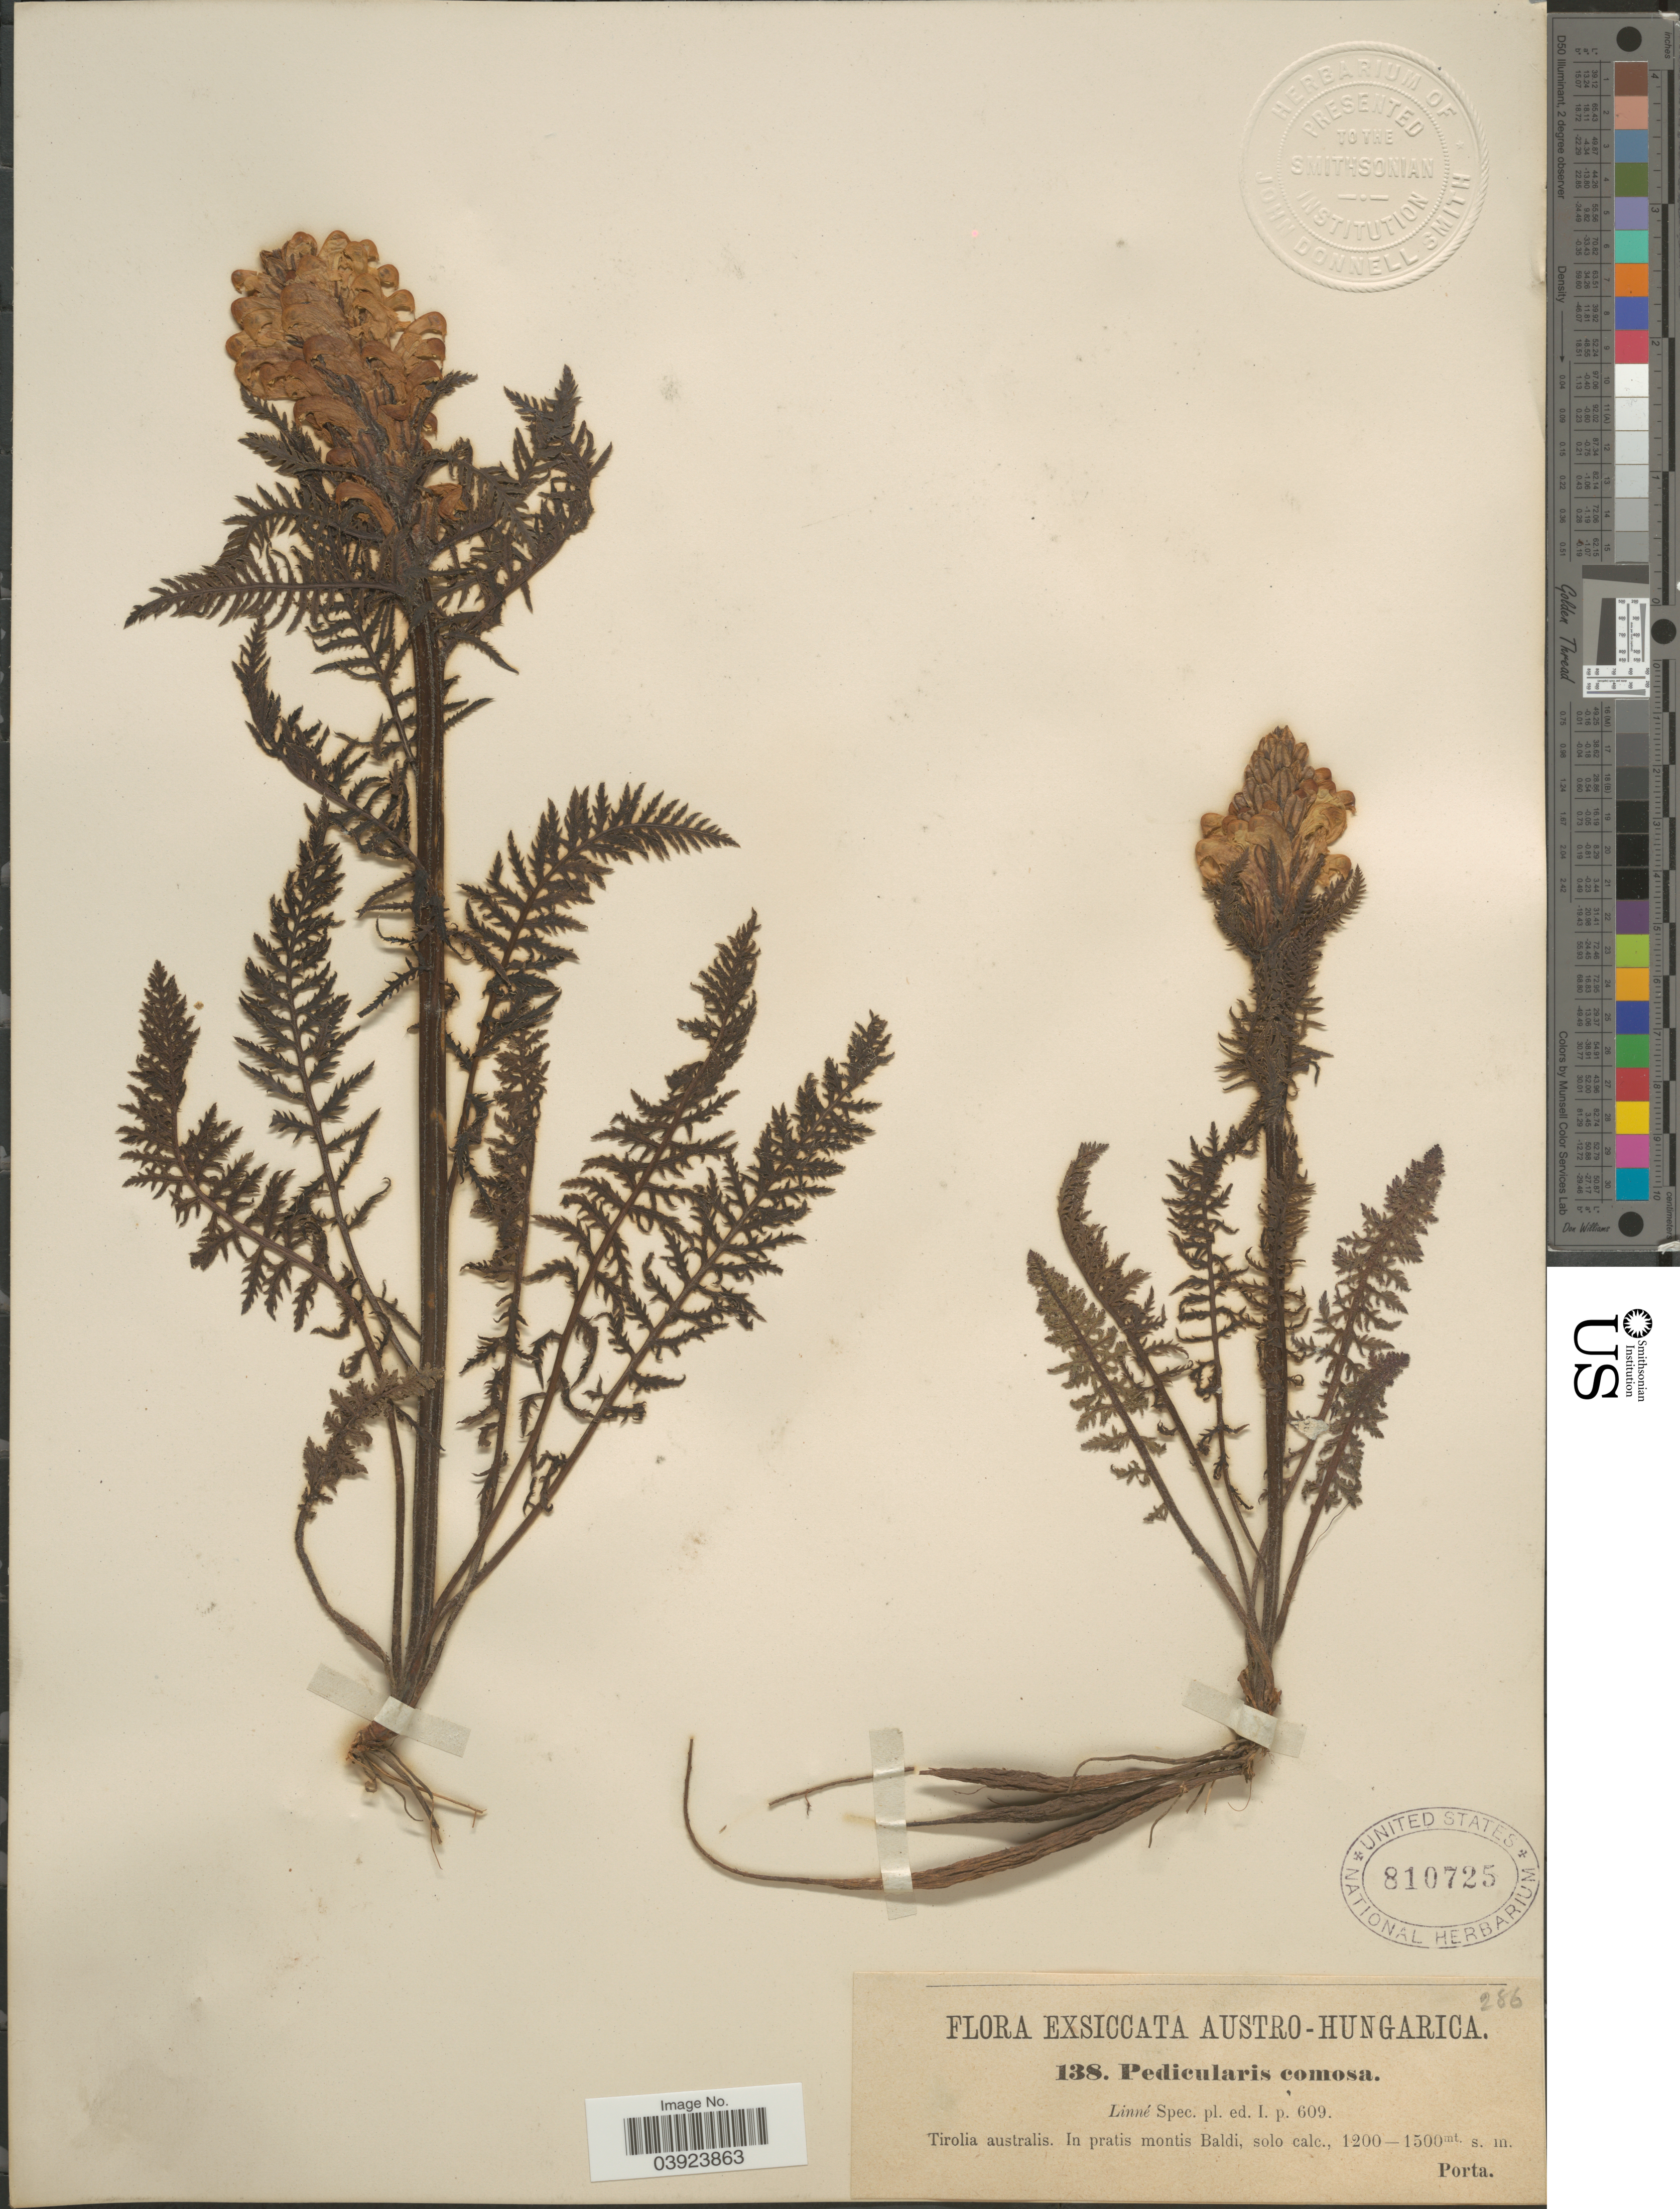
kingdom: Plantae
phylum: Tracheophyta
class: Magnoliopsida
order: Lamiales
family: Orobanchaceae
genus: Pedicularis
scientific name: Pedicularis comosa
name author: L.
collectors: -- Porta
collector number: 138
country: Italy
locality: Austro-Hungarica. Tirolia australis. In pratis montis Baldi.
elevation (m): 1200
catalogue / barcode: US 810725